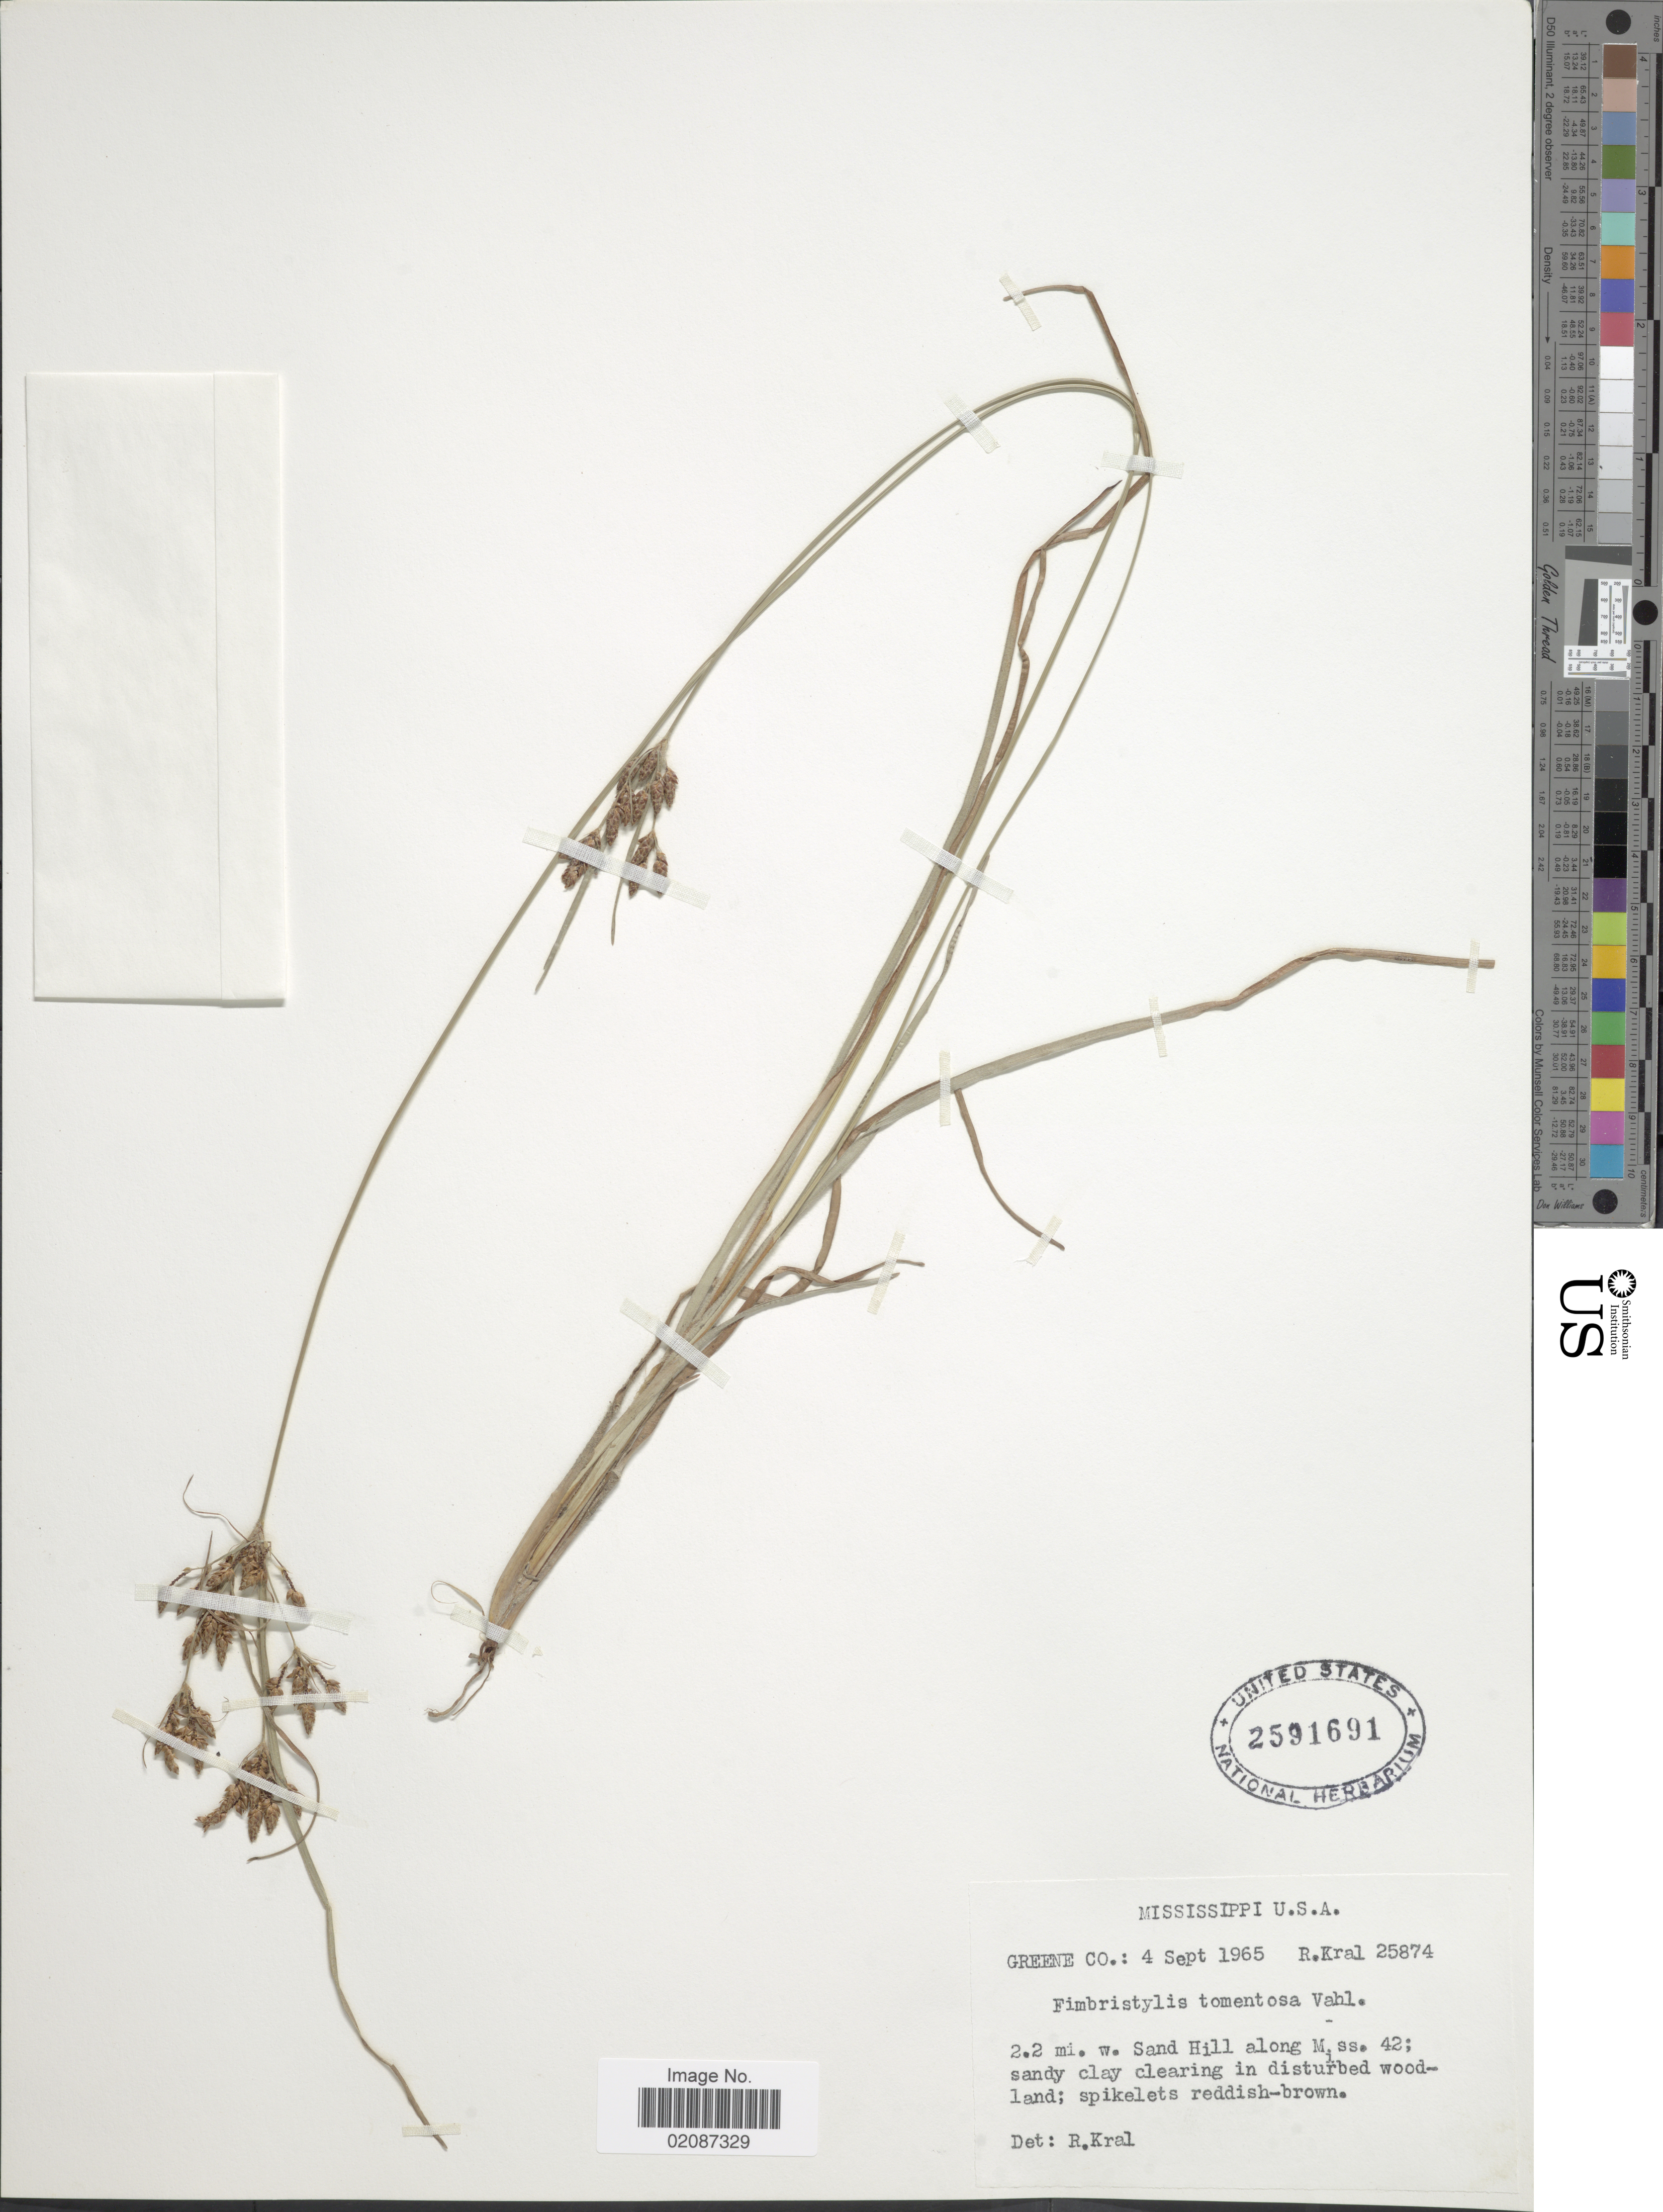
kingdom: Plantae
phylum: Tracheophyta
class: Liliopsida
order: Poales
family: Cyperaceae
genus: Fimbristylis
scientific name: Fimbristylis tomentosa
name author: Vahl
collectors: R. Kral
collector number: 25874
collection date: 1965-09-04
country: United States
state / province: Mississippi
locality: Greene Co.: 2.2. mi. w. Sand Hill along Miss. 42; sandy clay clearing in disturbed woodland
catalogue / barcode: US 2591691